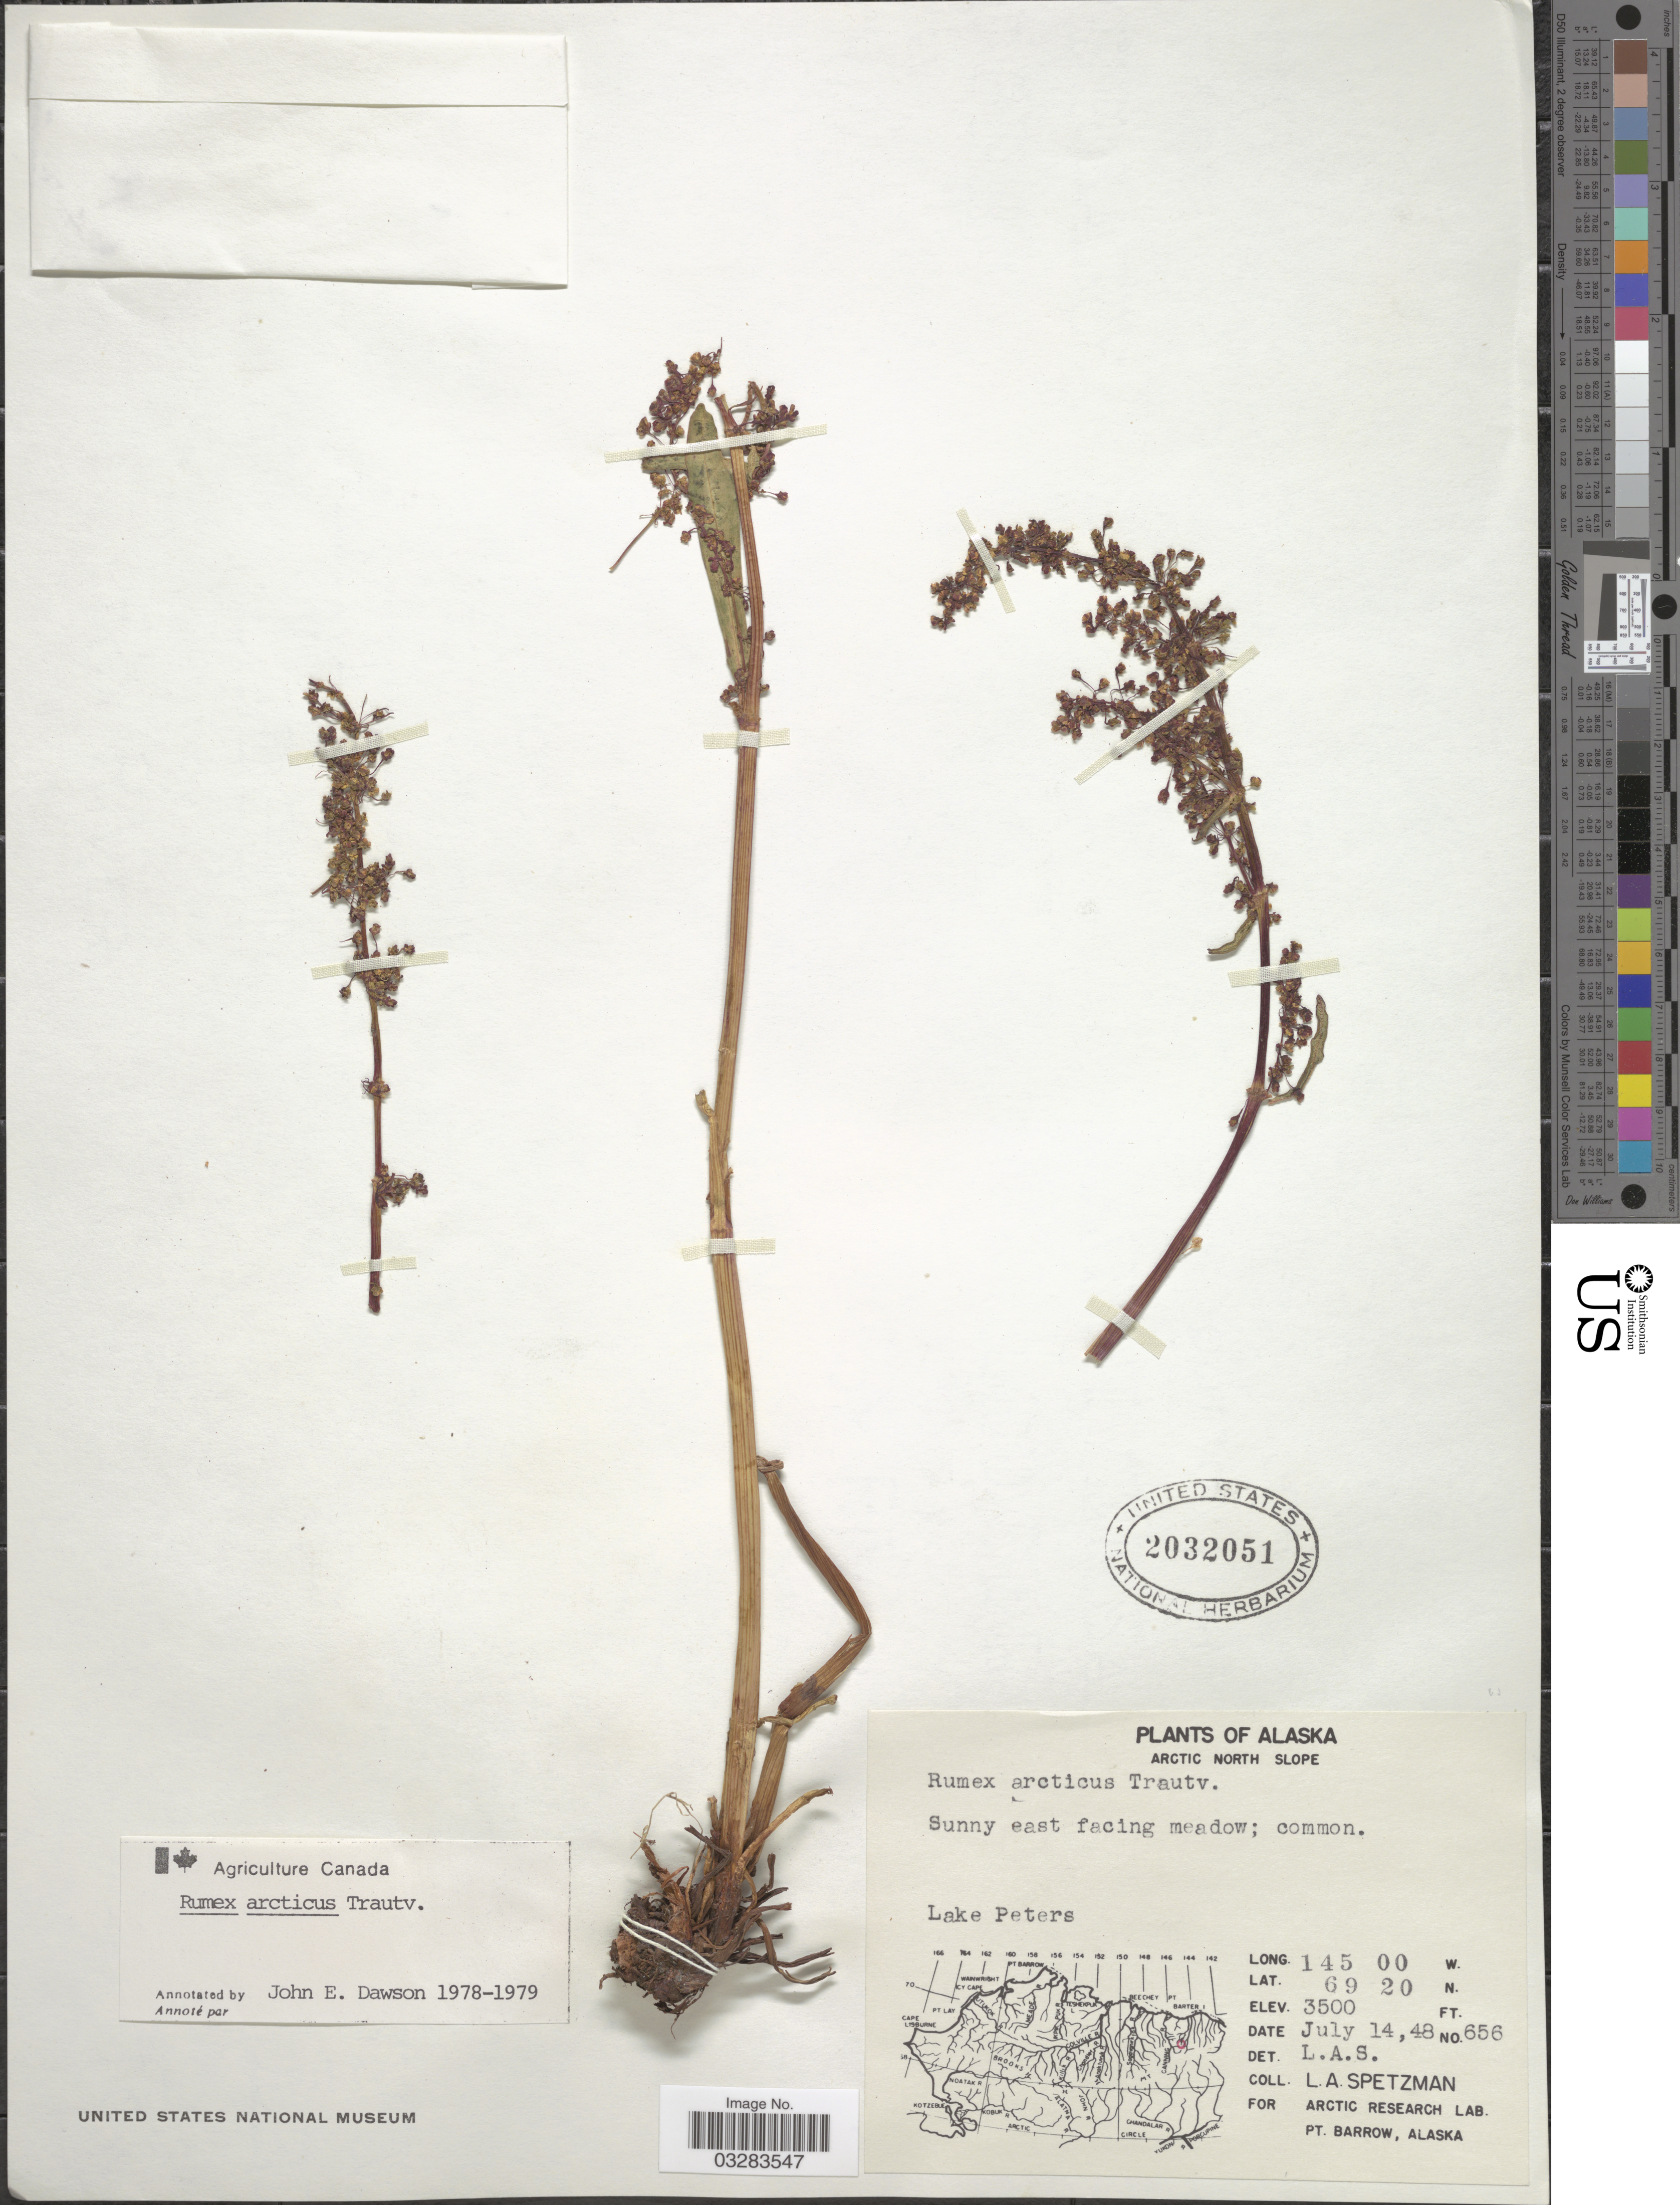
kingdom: Plantae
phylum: Tracheophyta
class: Magnoliopsida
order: Caryophyllales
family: Polygonaceae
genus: Rumex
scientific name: Rumex arcticus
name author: Trautv.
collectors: L. Spetzman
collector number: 656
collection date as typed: Transcribed d/m/y: 14/7/48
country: United States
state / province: Alaska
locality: Arctic North Slope. Lake Peters.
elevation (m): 1067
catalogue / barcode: US 2032051